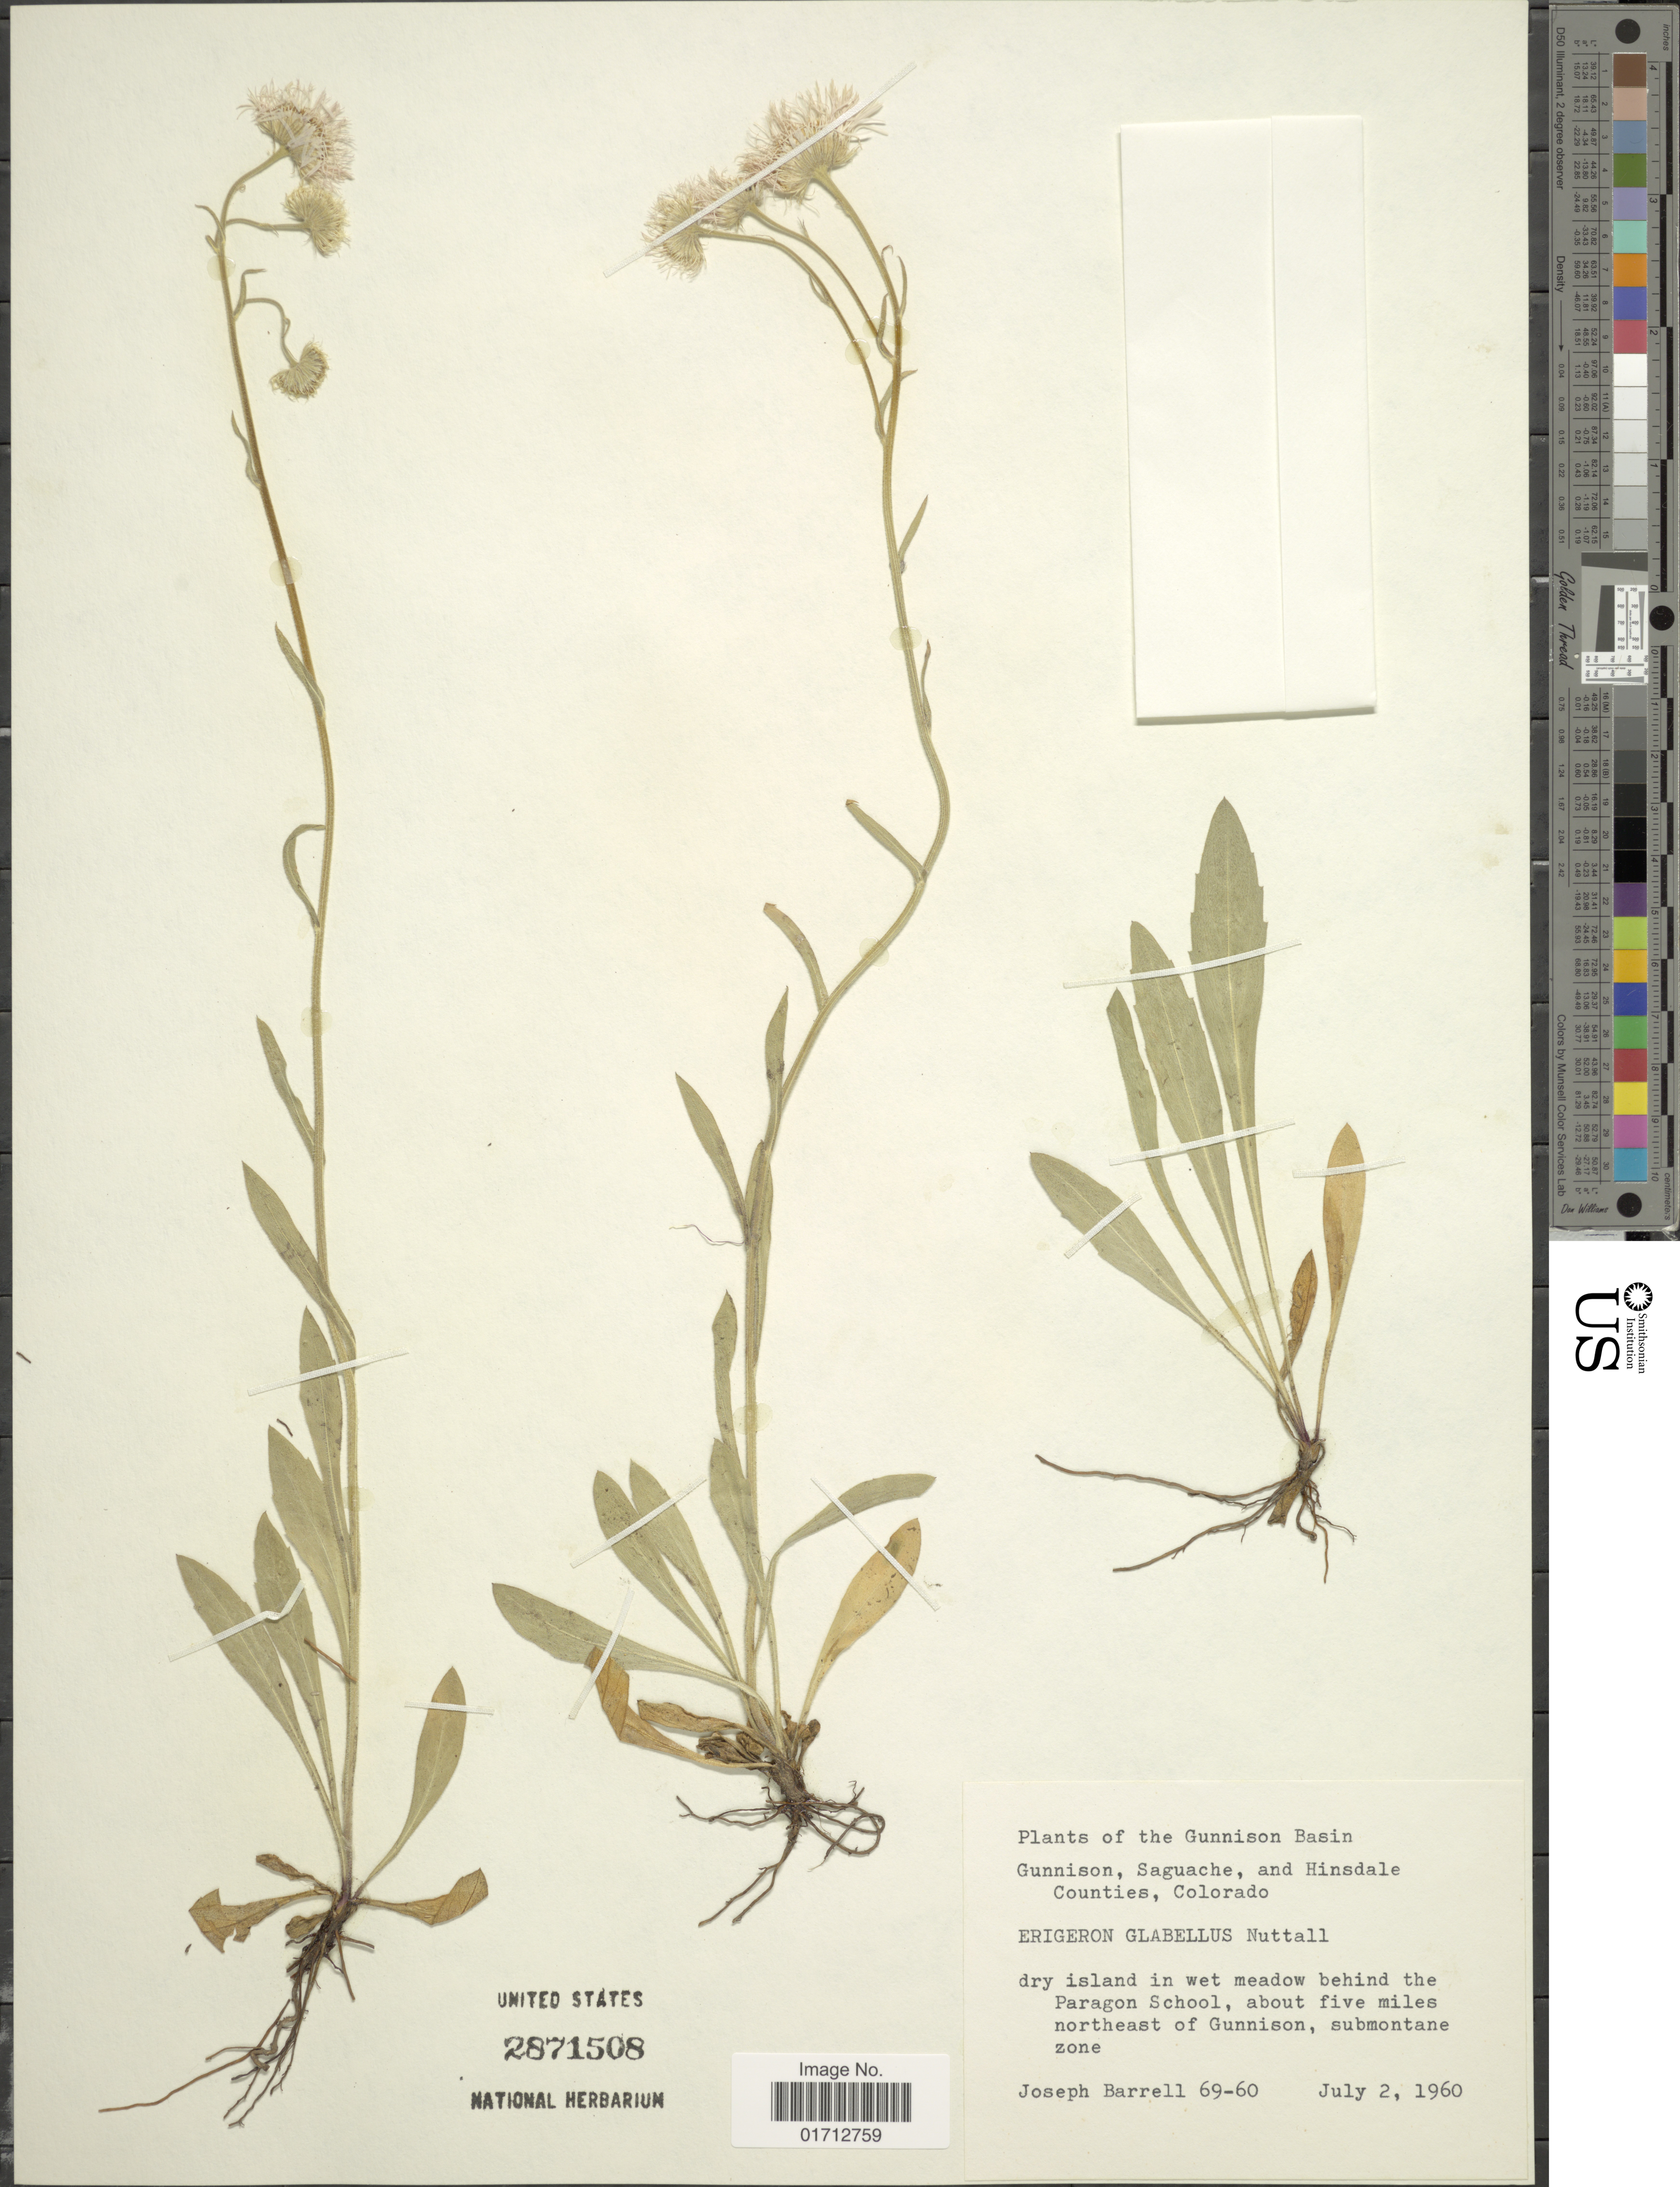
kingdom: Plantae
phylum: Tracheophyta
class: Magnoliopsida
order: Asterales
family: Asteraceae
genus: Erigeron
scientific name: Erigeron glabellus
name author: Nutt.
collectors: J. Barrell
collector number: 69-60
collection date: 1960-07-02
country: United States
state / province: Colorado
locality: The Gunnison Basin, Gunnison, Saguache, and Hinsdale Counties, behind the Paragon School, about five miles northeast of Gunnison, submontane zone.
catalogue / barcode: US 2871508